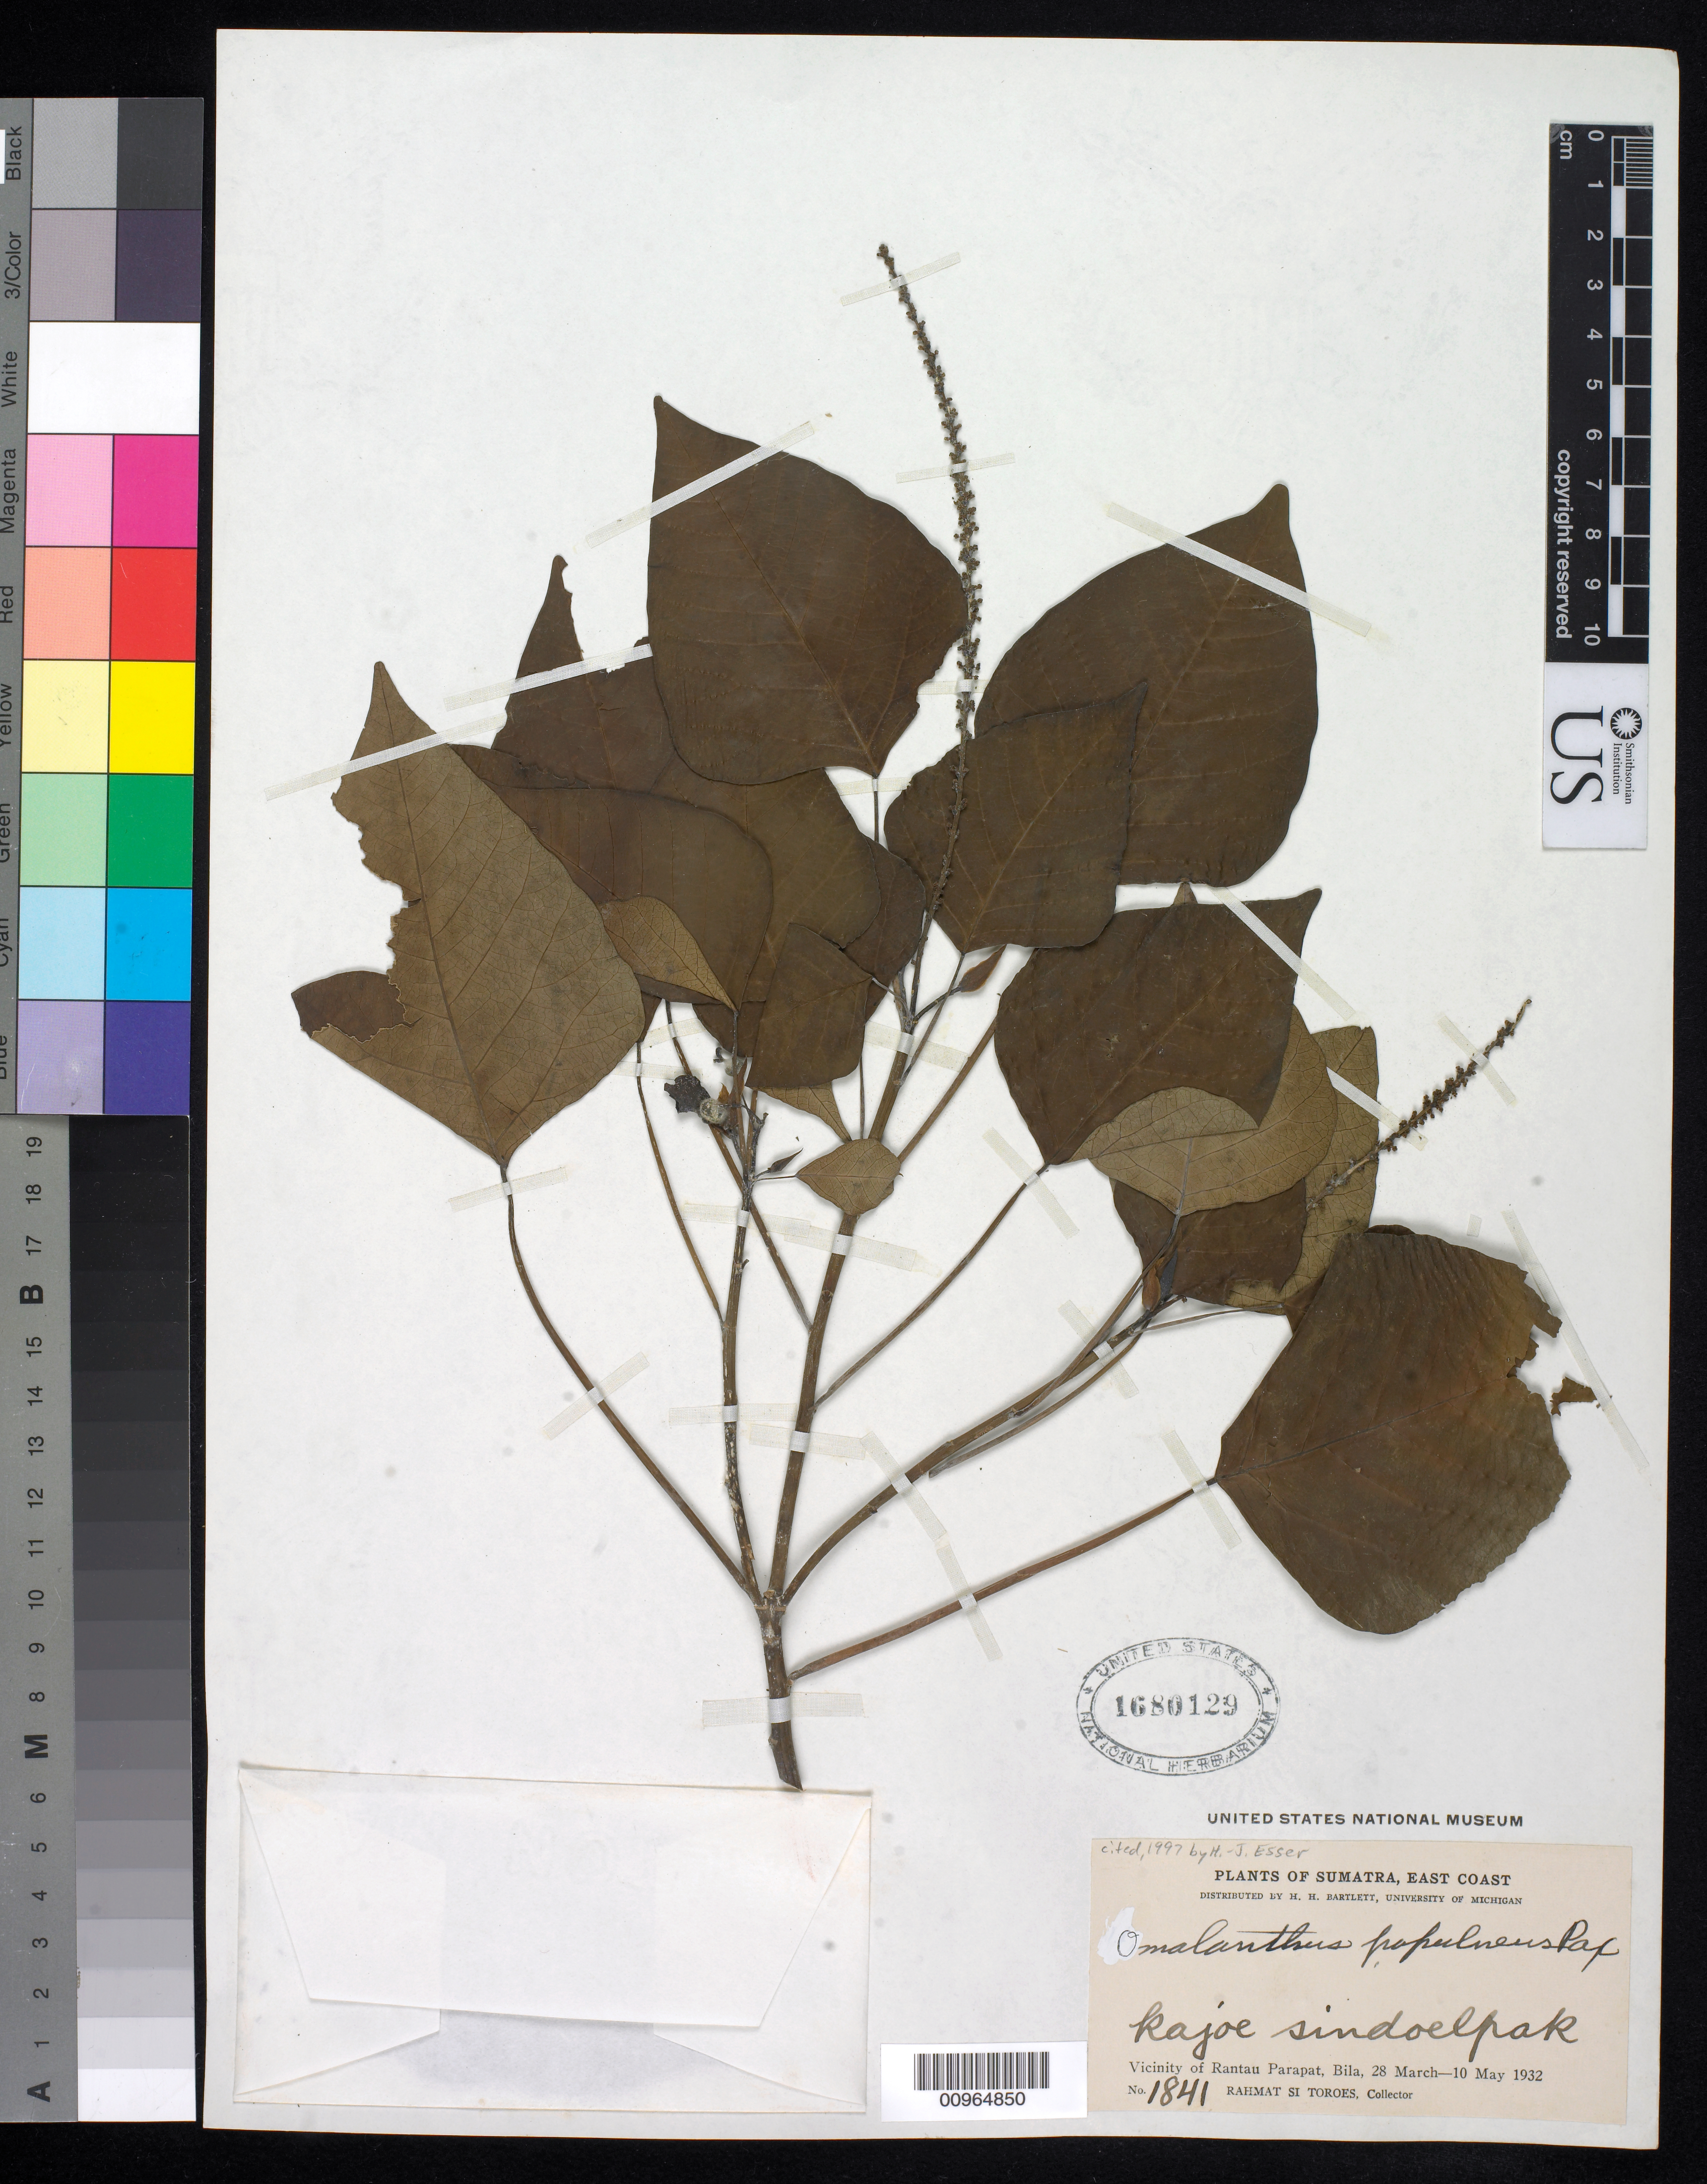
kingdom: Plantae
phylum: Tracheophyta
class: Magnoliopsida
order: Malpighiales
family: Euphorbiaceae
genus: Homalanthus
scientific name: Homalanthus populneus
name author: (Geiseler) Kuntze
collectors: Rahmat Si Boeea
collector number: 1841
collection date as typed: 28 Mar 1932 to 10 May 1932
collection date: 1932-03-28/1932-05-10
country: Indonesia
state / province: Sumatra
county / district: North Sumatra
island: Sumatra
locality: Vicinity of Rantau Parapat, Bila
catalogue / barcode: US 1680129